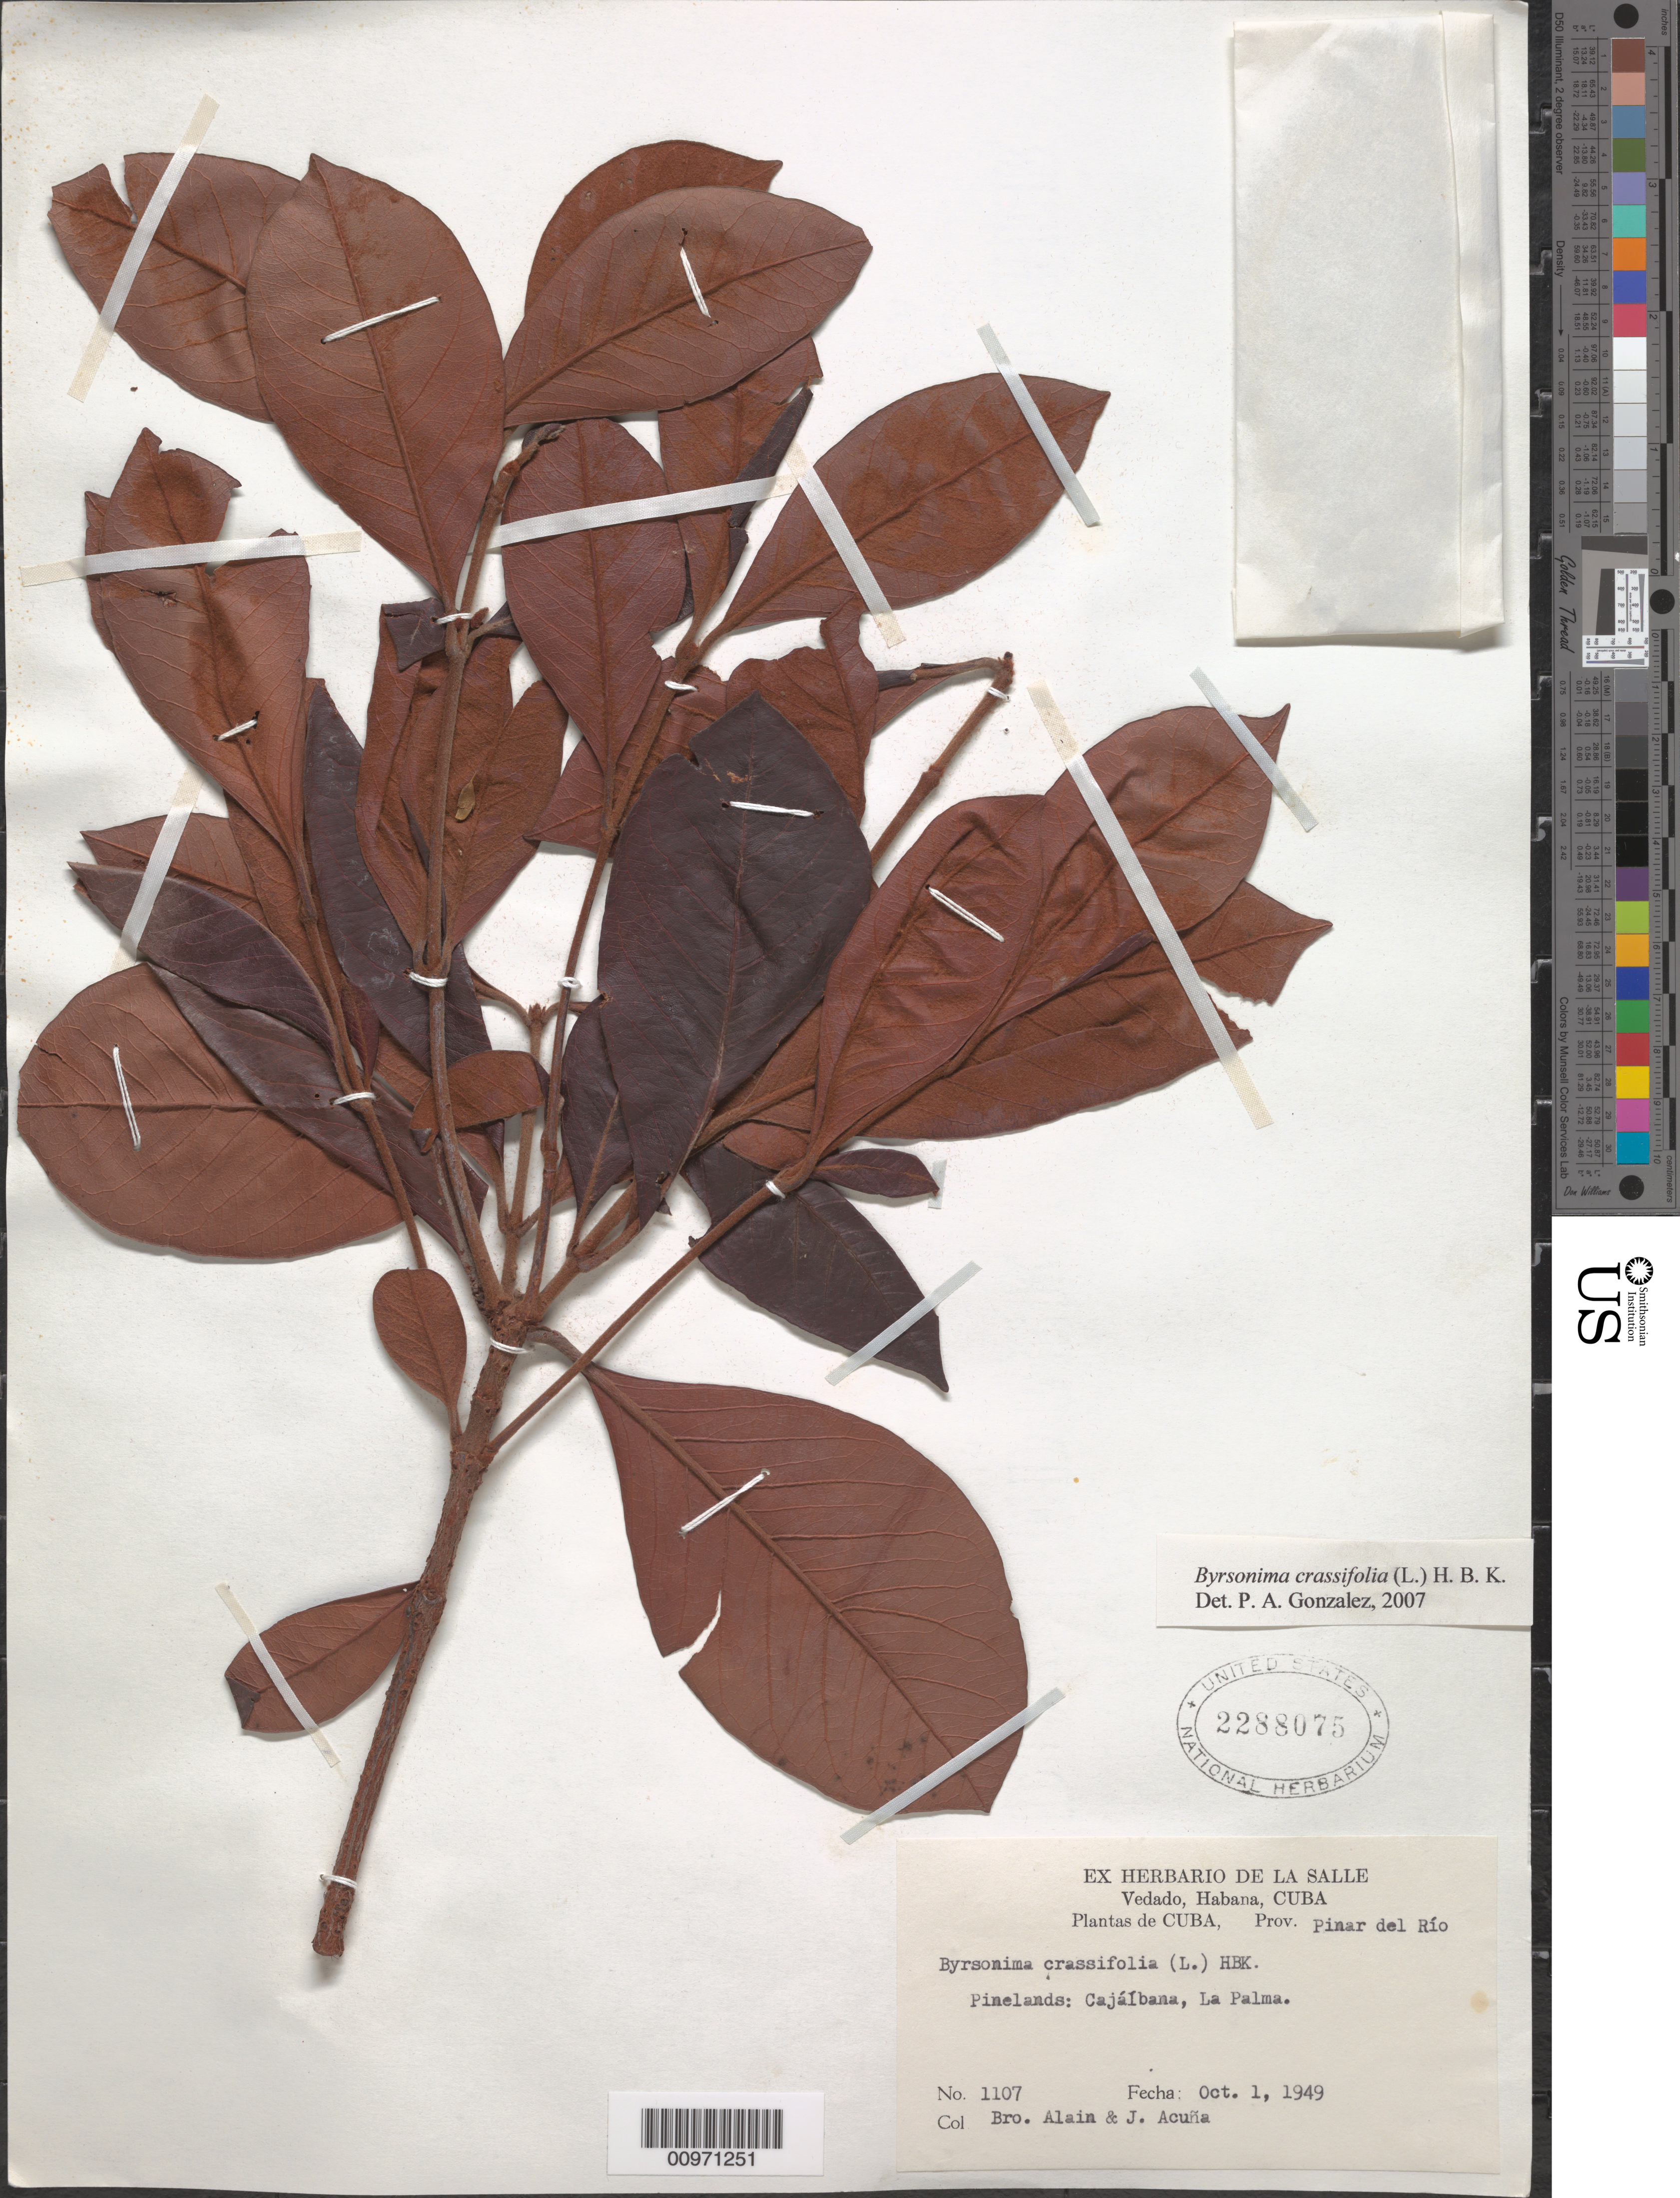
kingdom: Plantae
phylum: Tracheophyta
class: Magnoliopsida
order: Malpighiales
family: Malpighiaceae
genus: Byrsonima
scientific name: Byrsonima crassifolia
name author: (L.) Kunth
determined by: González, P. A.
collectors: A. H. Liogier & J. Acuña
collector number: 1107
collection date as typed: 01 Oct 1949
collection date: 1949-10-01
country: Cuba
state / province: Pinar del Rio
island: Cuba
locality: Cajálbana, La Palma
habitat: Pinelands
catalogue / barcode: US 2288075